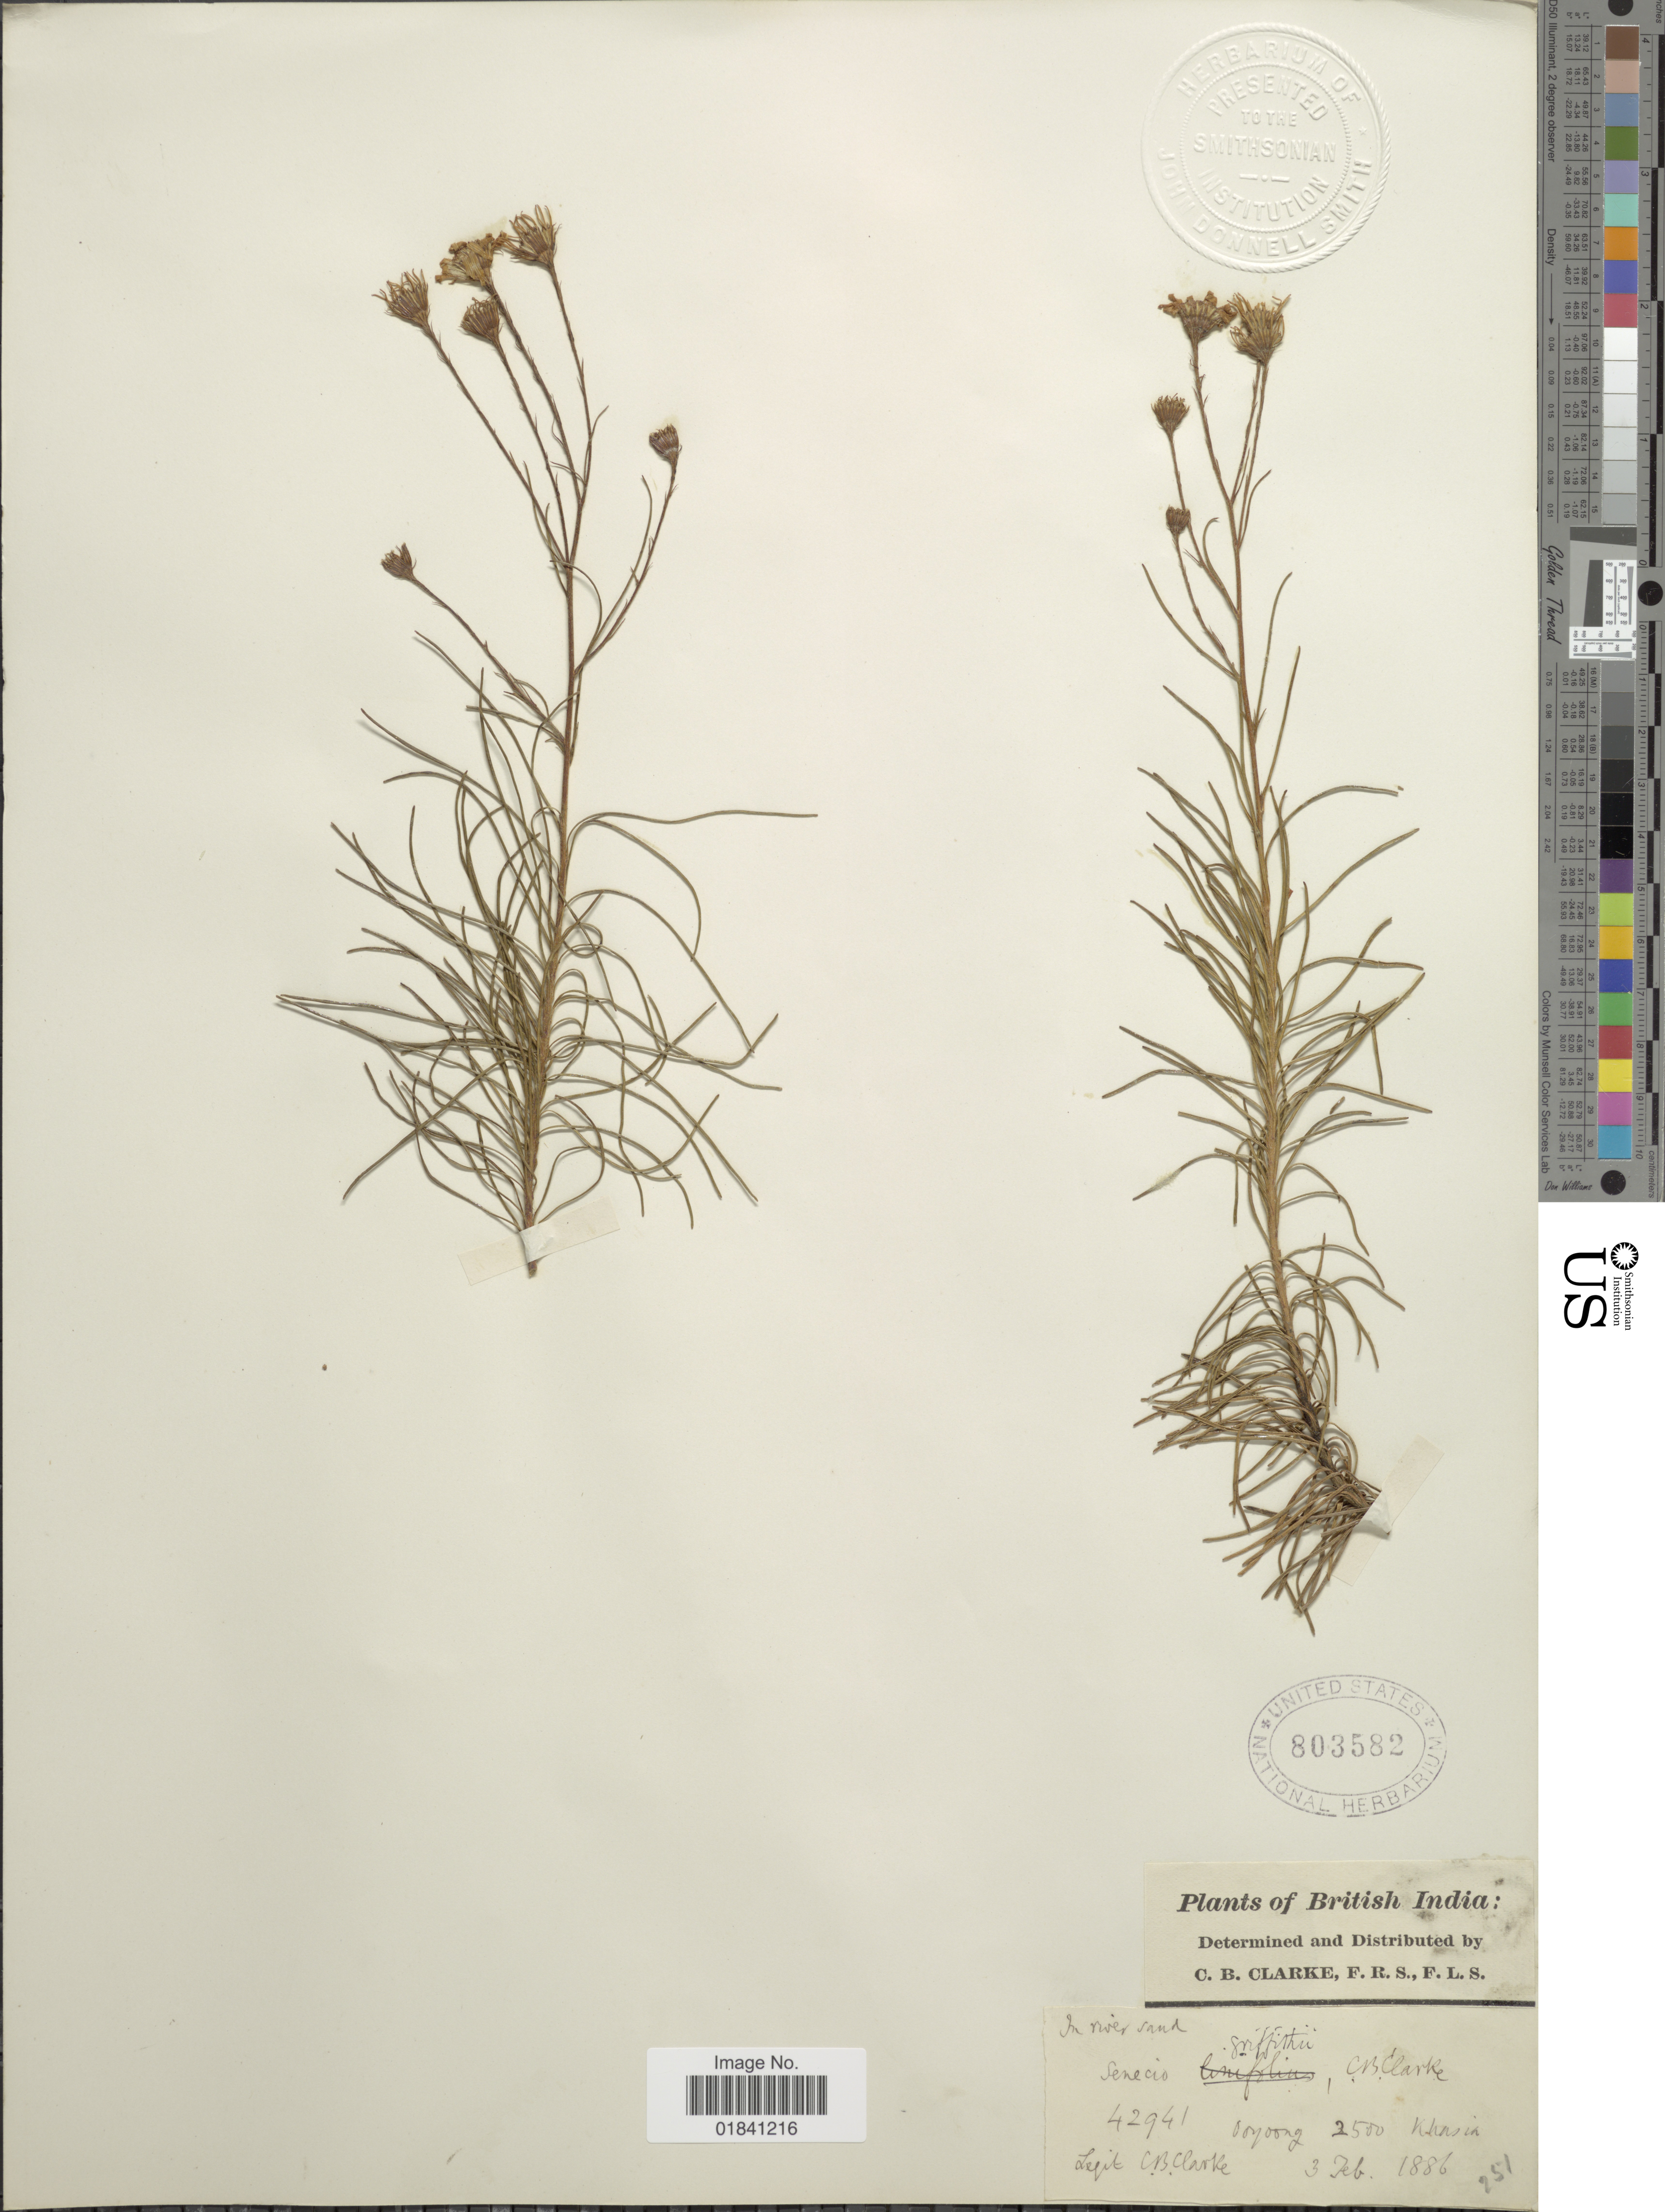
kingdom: Plantae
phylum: Tracheophyta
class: Magnoliopsida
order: Asterales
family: Asteraceae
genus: Senecio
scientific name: Senecio griffithii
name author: Hook. f.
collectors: C. B. Clarke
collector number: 251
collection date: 1886-02-03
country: India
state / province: Meghalaya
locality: Khasia. British India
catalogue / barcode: US 803582